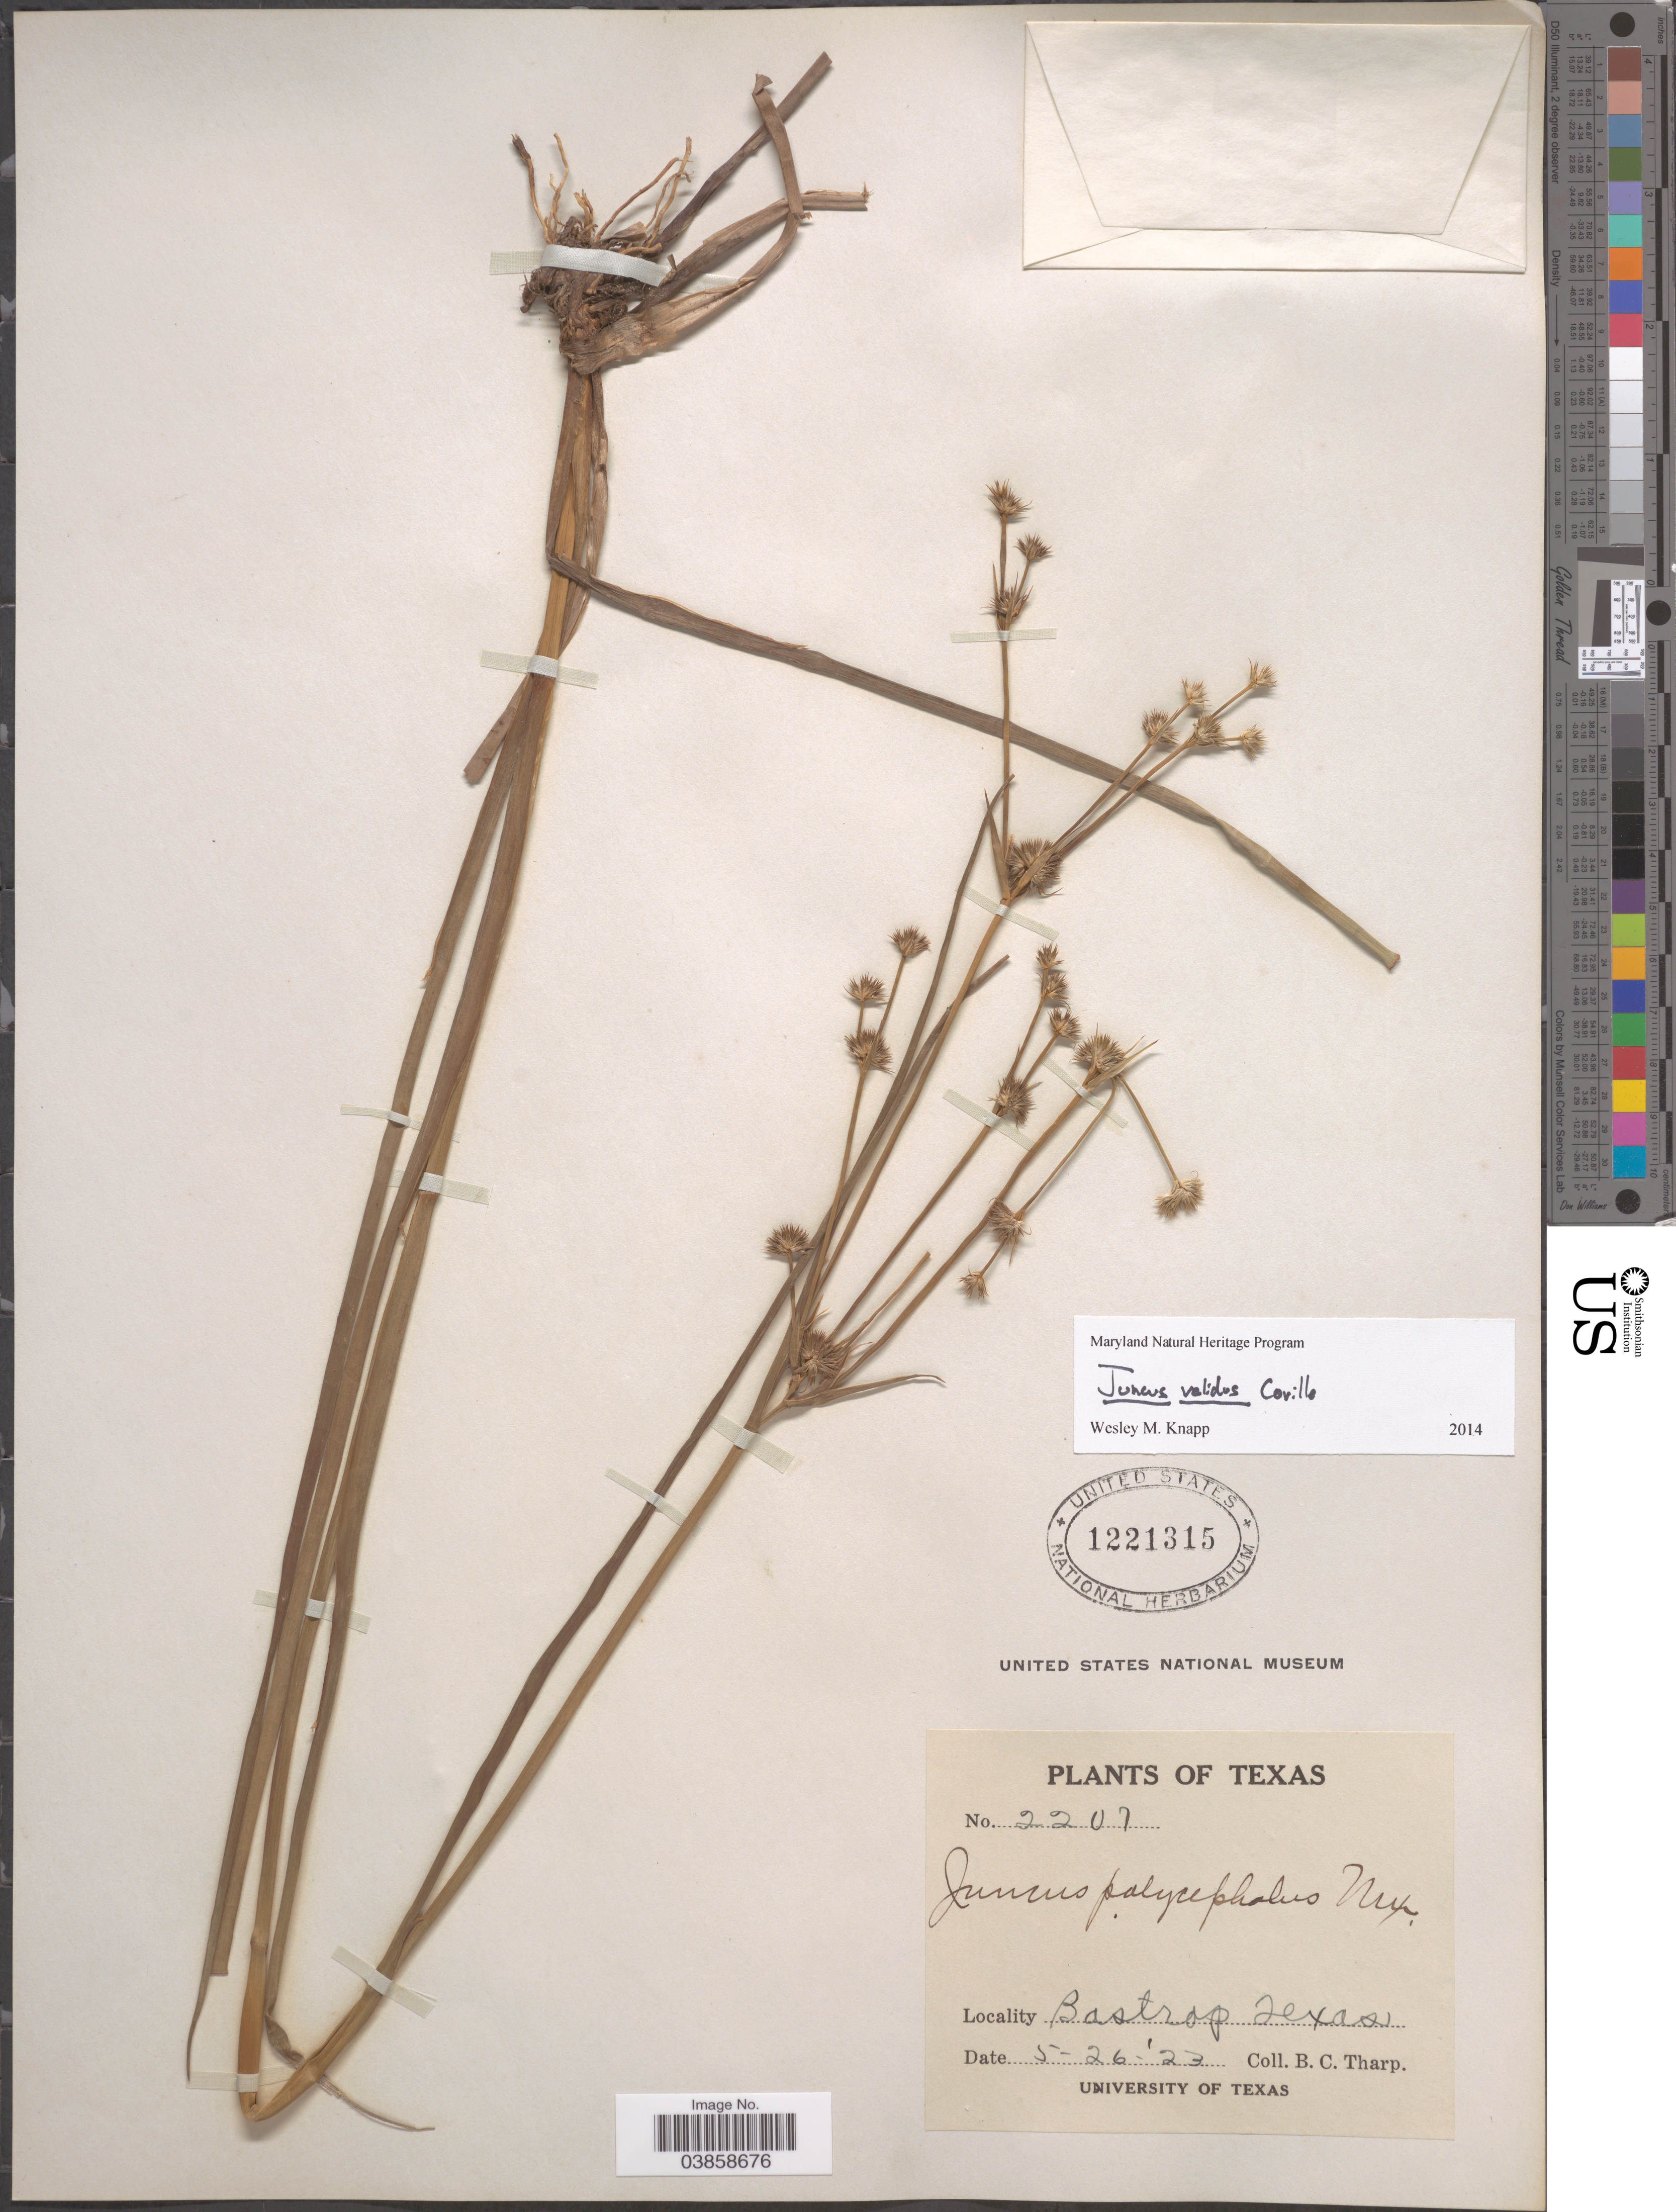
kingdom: Plantae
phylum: Tracheophyta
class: Liliopsida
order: Poales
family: Juncaceae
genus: Juncus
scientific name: Juncus validus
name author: Coville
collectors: B. C. Tharp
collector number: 2207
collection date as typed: Transcribed d/m/y: 26/5/23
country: United States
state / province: Texas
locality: Baastrop.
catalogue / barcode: US 1221315